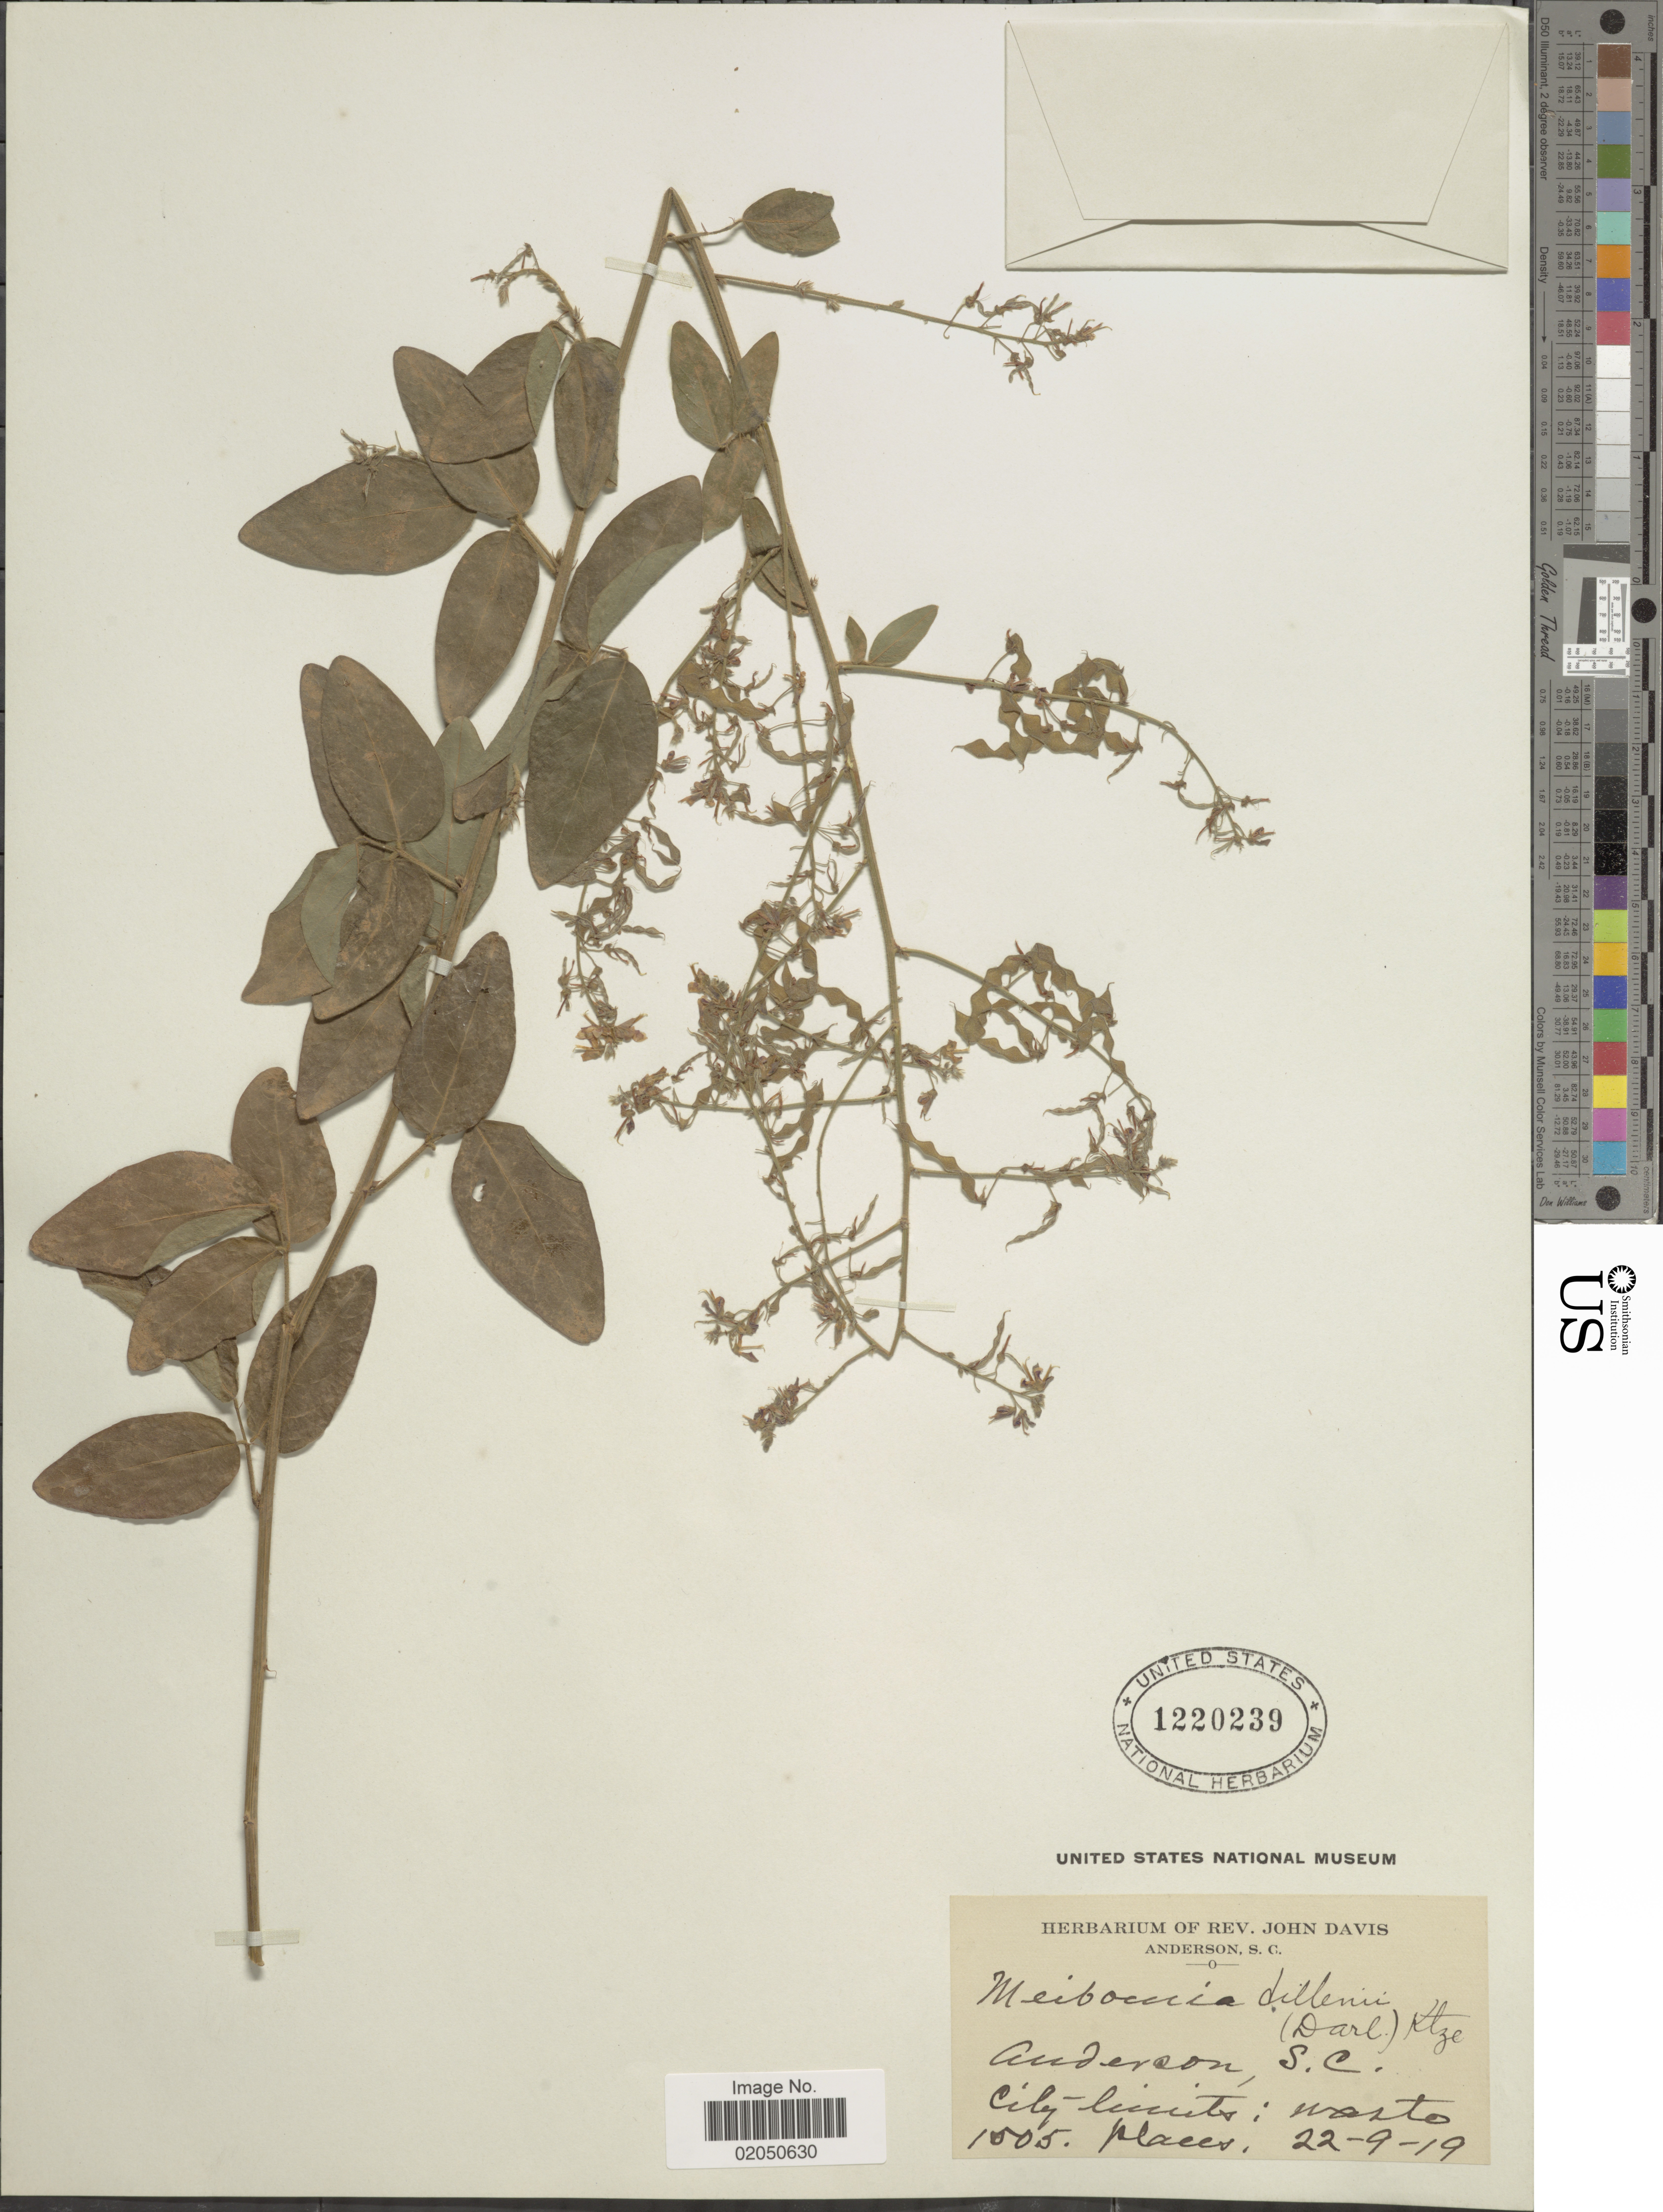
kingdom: Plantae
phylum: Tracheophyta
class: Magnoliopsida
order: Fabales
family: Fabaceae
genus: Desmodium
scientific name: Desmodium glabellum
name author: (Michx.) DC.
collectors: ex herb. Rev. John Davis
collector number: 1505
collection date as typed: Transcribed d/m/y: 22/9/19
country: United States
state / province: South Carolina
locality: Anderson, S.C. City-limits.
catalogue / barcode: US 1220239